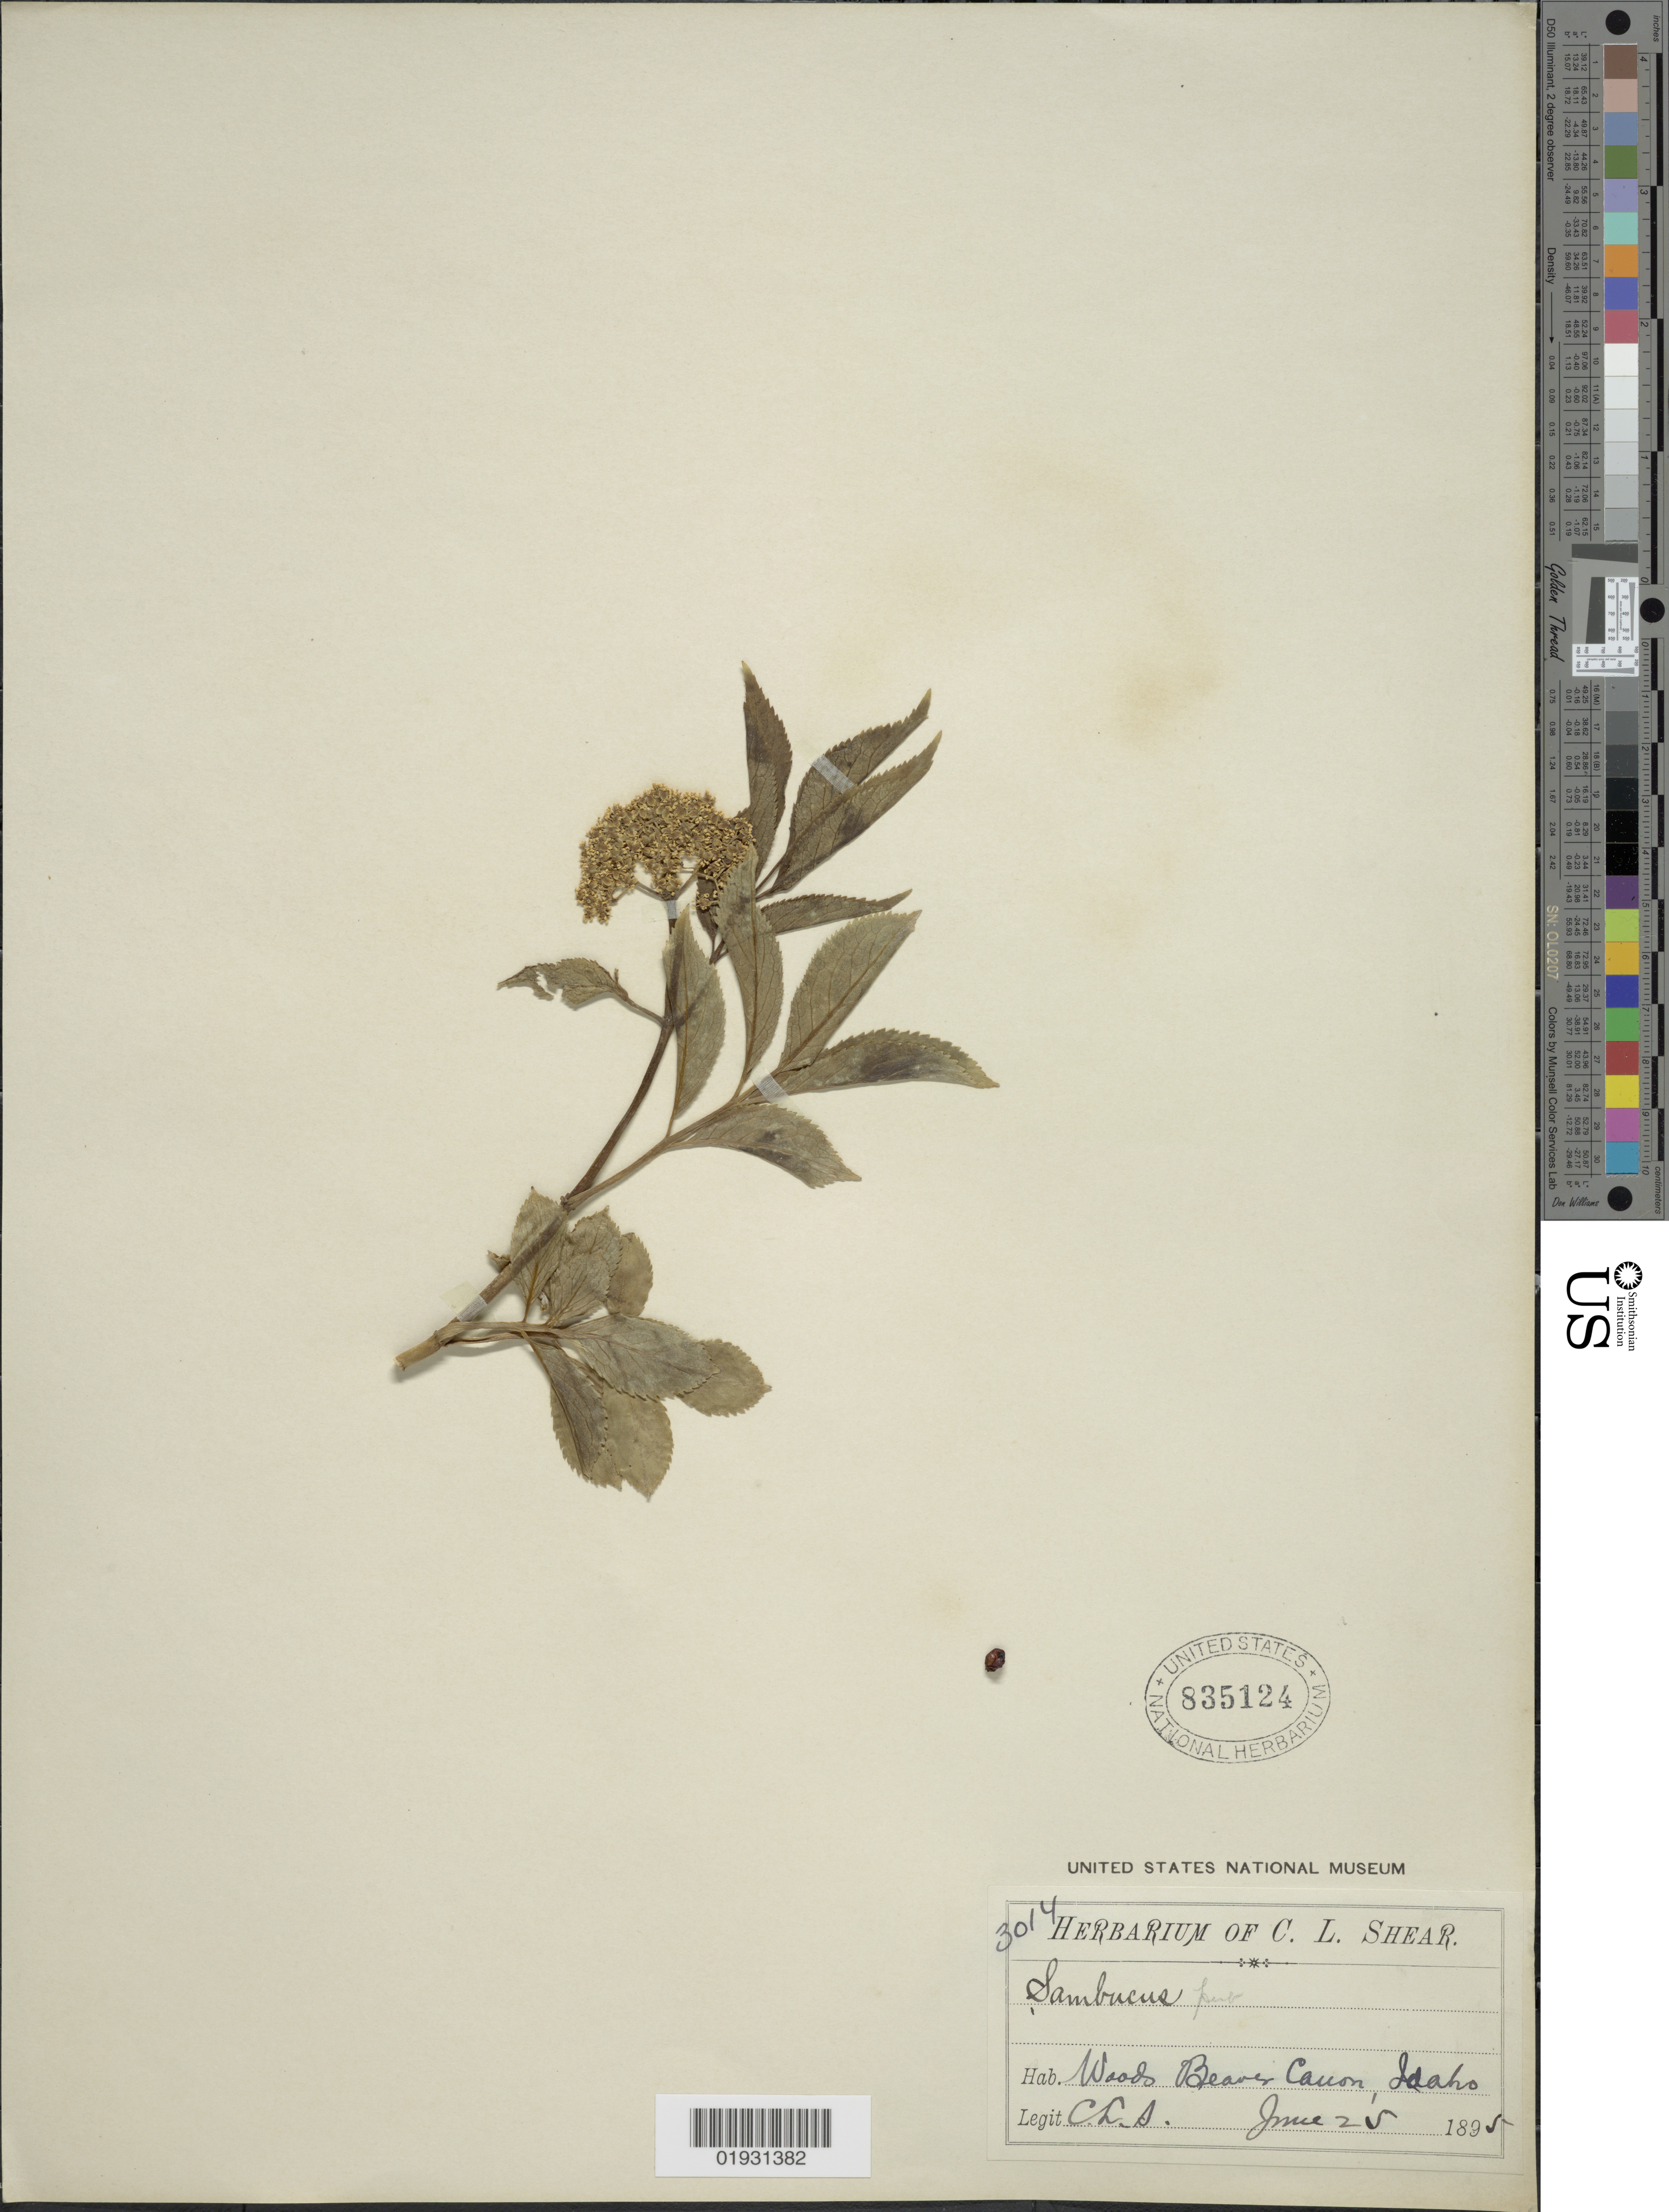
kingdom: Plantae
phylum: Tracheophyta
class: Magnoliopsida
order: Dipsacales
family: Viburnaceae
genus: Sambucus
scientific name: Sambucus racemosa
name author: L.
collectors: C. L. Shear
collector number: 3014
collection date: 1895-06-25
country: United States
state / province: Idaho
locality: Wood Beaver Canon.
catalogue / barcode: US 835124